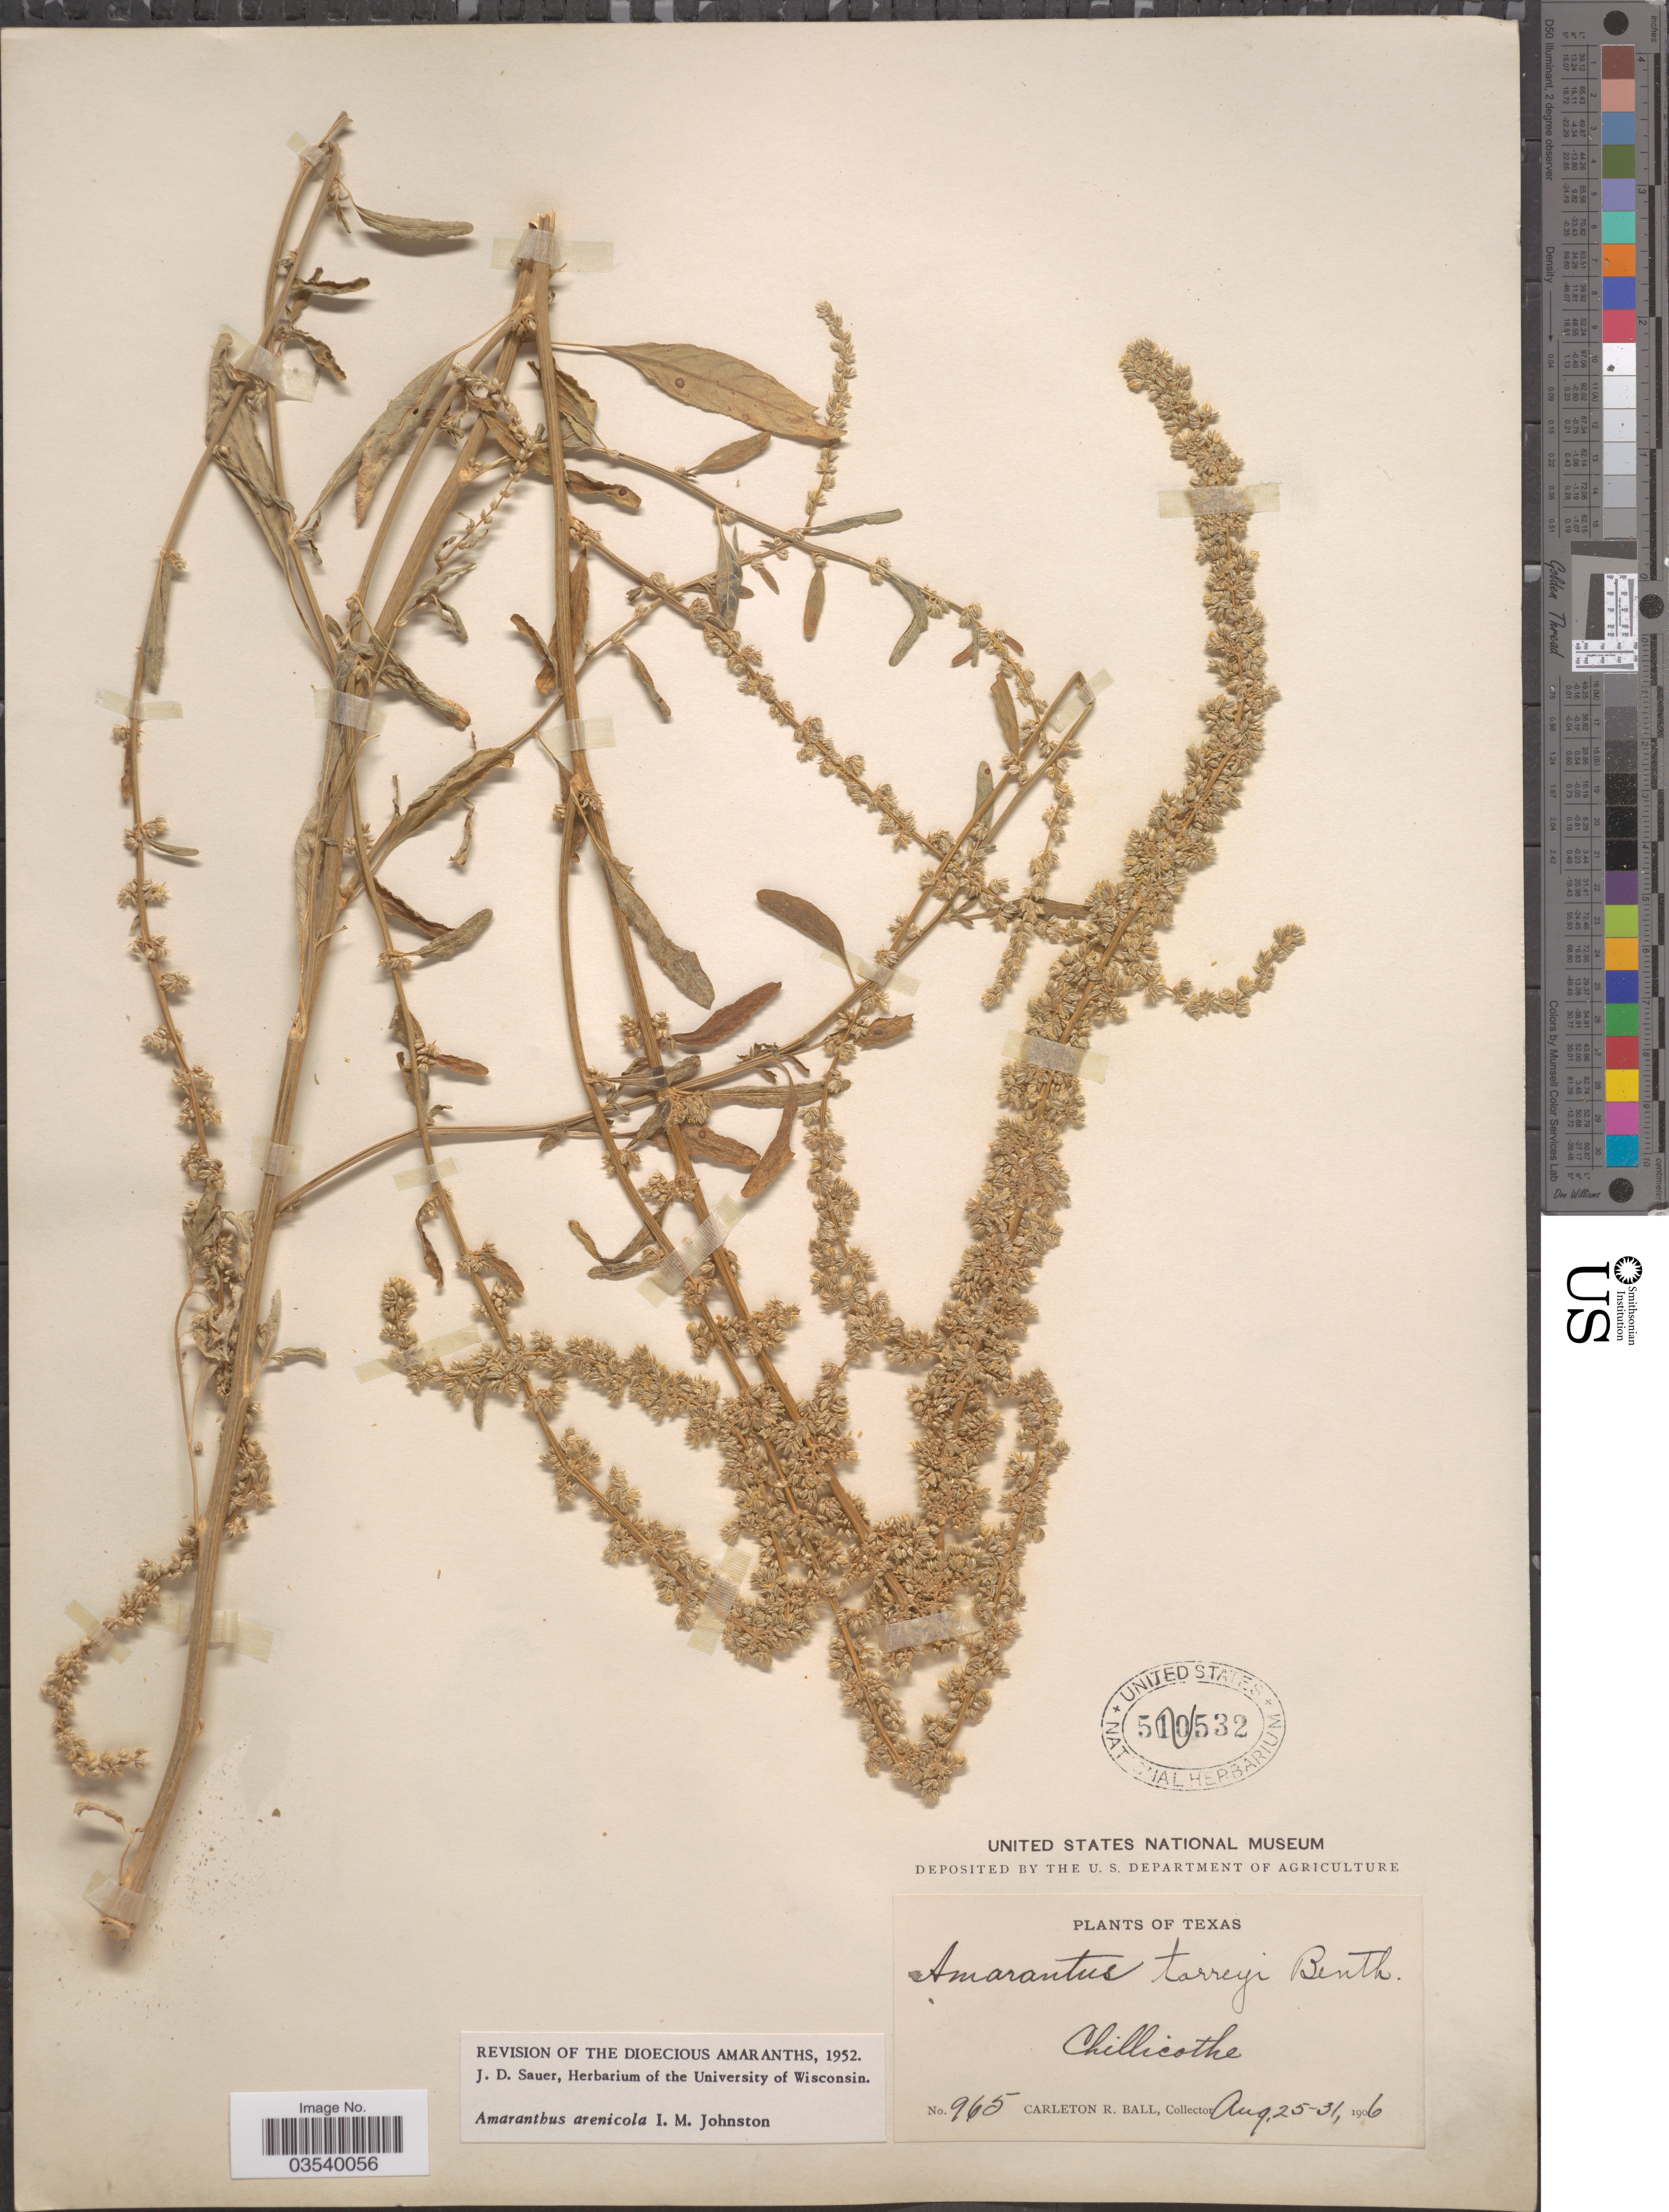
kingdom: Plantae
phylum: Tracheophyta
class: Magnoliopsida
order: Caryophyllales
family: Amaranthaceae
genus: Amaranthus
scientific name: Amaranthus arenicola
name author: I.M. Johnst.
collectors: C. R. Ball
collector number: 965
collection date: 1906-08-25/1906-08-31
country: United States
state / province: Texas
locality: Chillicothe.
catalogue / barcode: US 501532